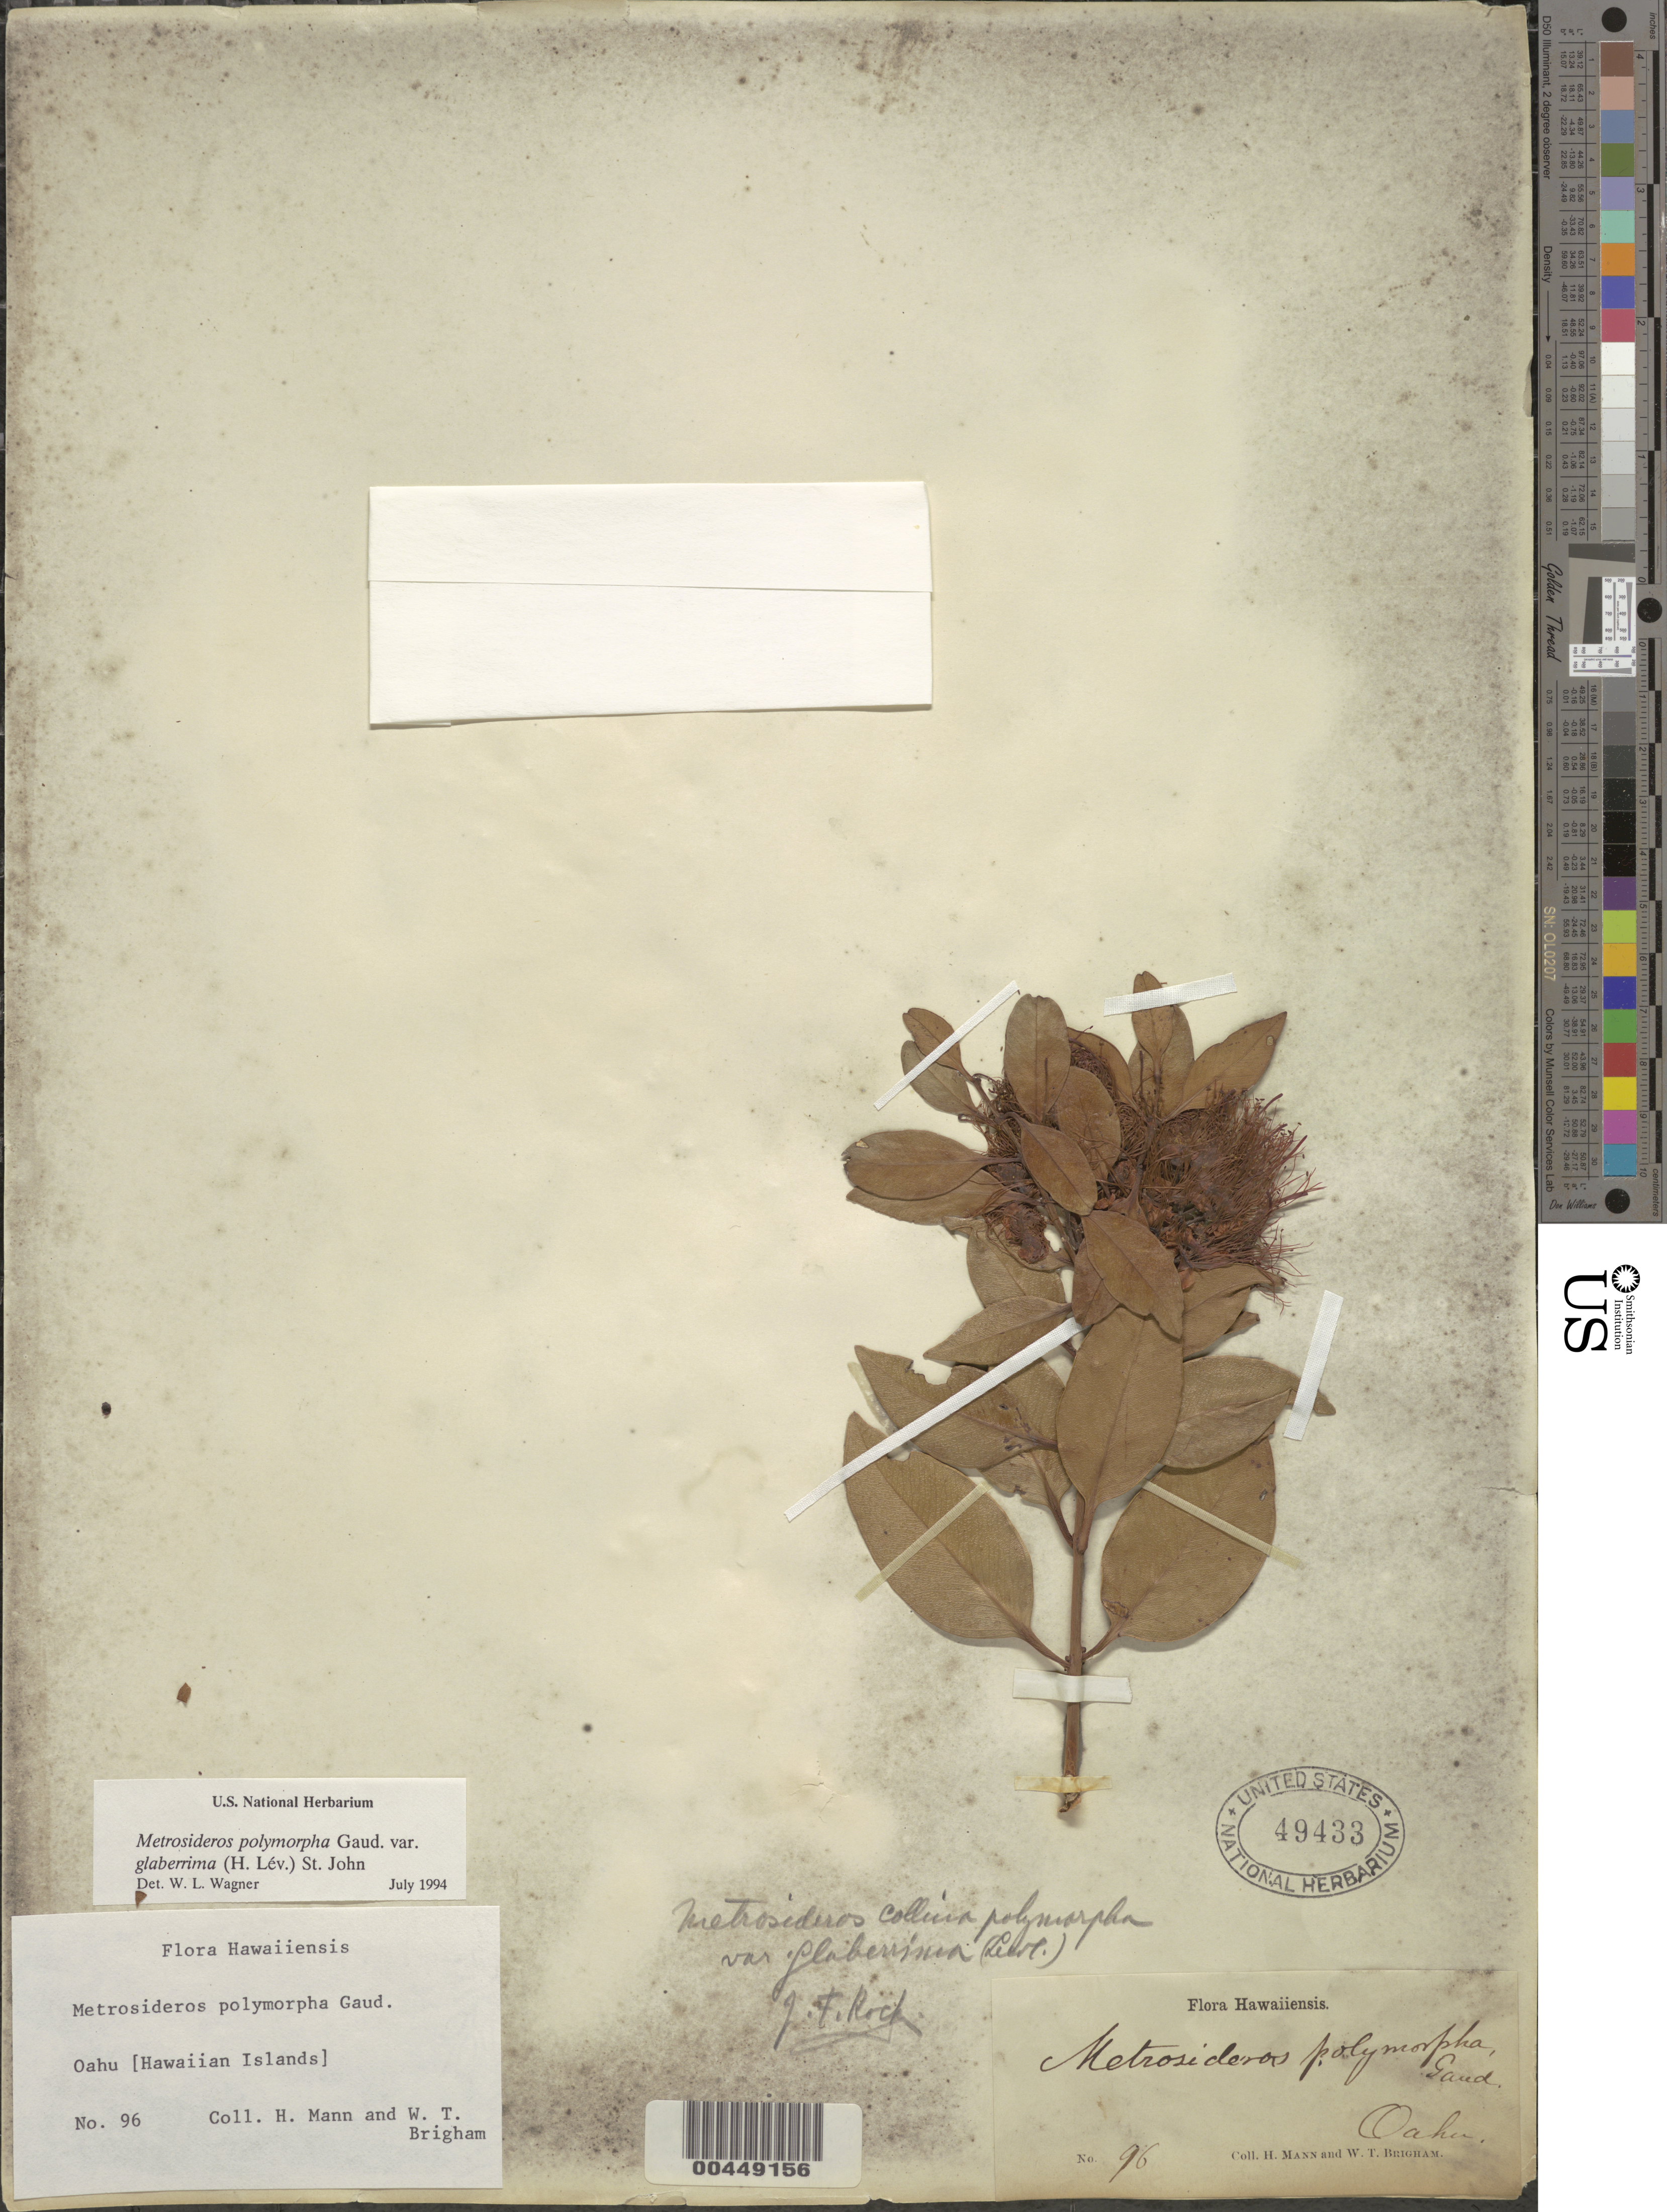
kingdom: Plantae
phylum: Tracheophyta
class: Magnoliopsida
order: Myrtales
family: Myrtaceae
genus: Metrosideros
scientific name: Metrosideros polymorpha var. glaberrima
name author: (H. Lév.) H. St. John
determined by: Wagner, W. L., (BOT), Smithsonian Institution - National Museum of Natural History (UNITED STATES)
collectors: H. Mann & W. T. Brigham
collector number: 96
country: United States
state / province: Hawaii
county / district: Honolulu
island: Oahu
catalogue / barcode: US 49433